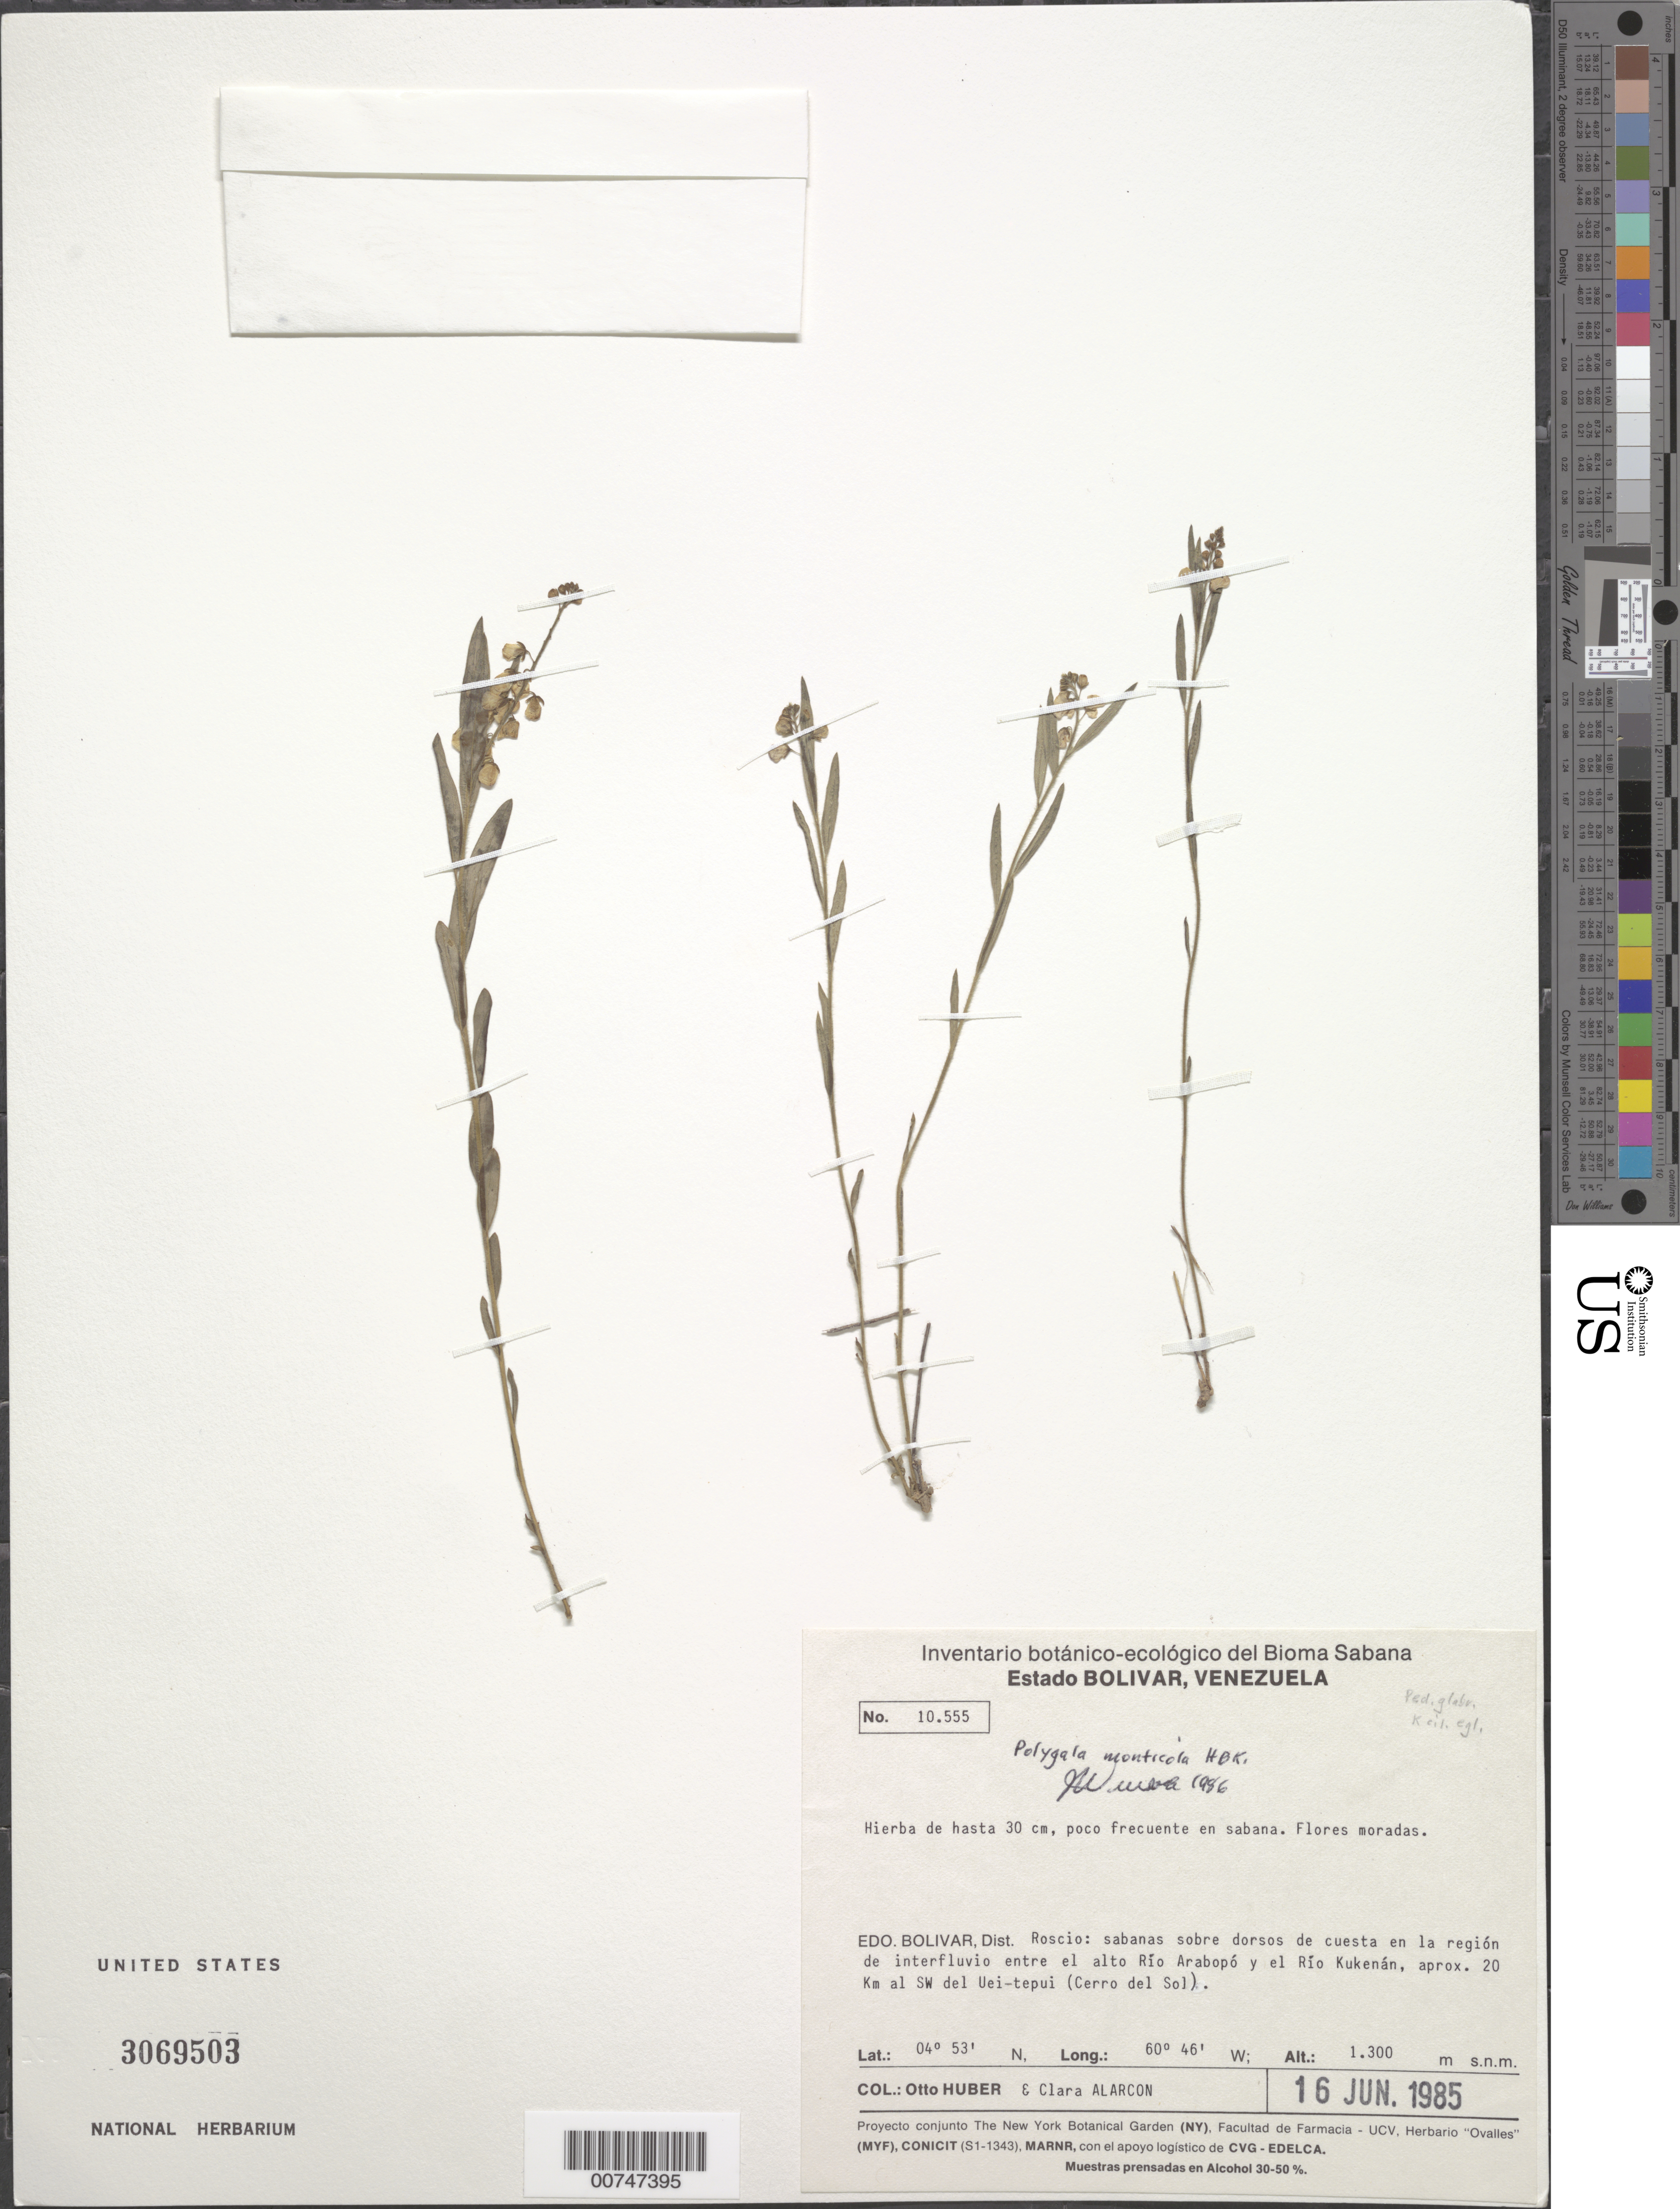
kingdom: Plantae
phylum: Tracheophyta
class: Magnoliopsida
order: Fabales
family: Polygalaceae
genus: Asemeia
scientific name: Asemeia monticola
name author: (Kunth) J.F.B. Pastore & J.R. Abbott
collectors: O. Huber & C. Alarcon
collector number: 10555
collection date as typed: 16-Jun-85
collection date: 1985-06-16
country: Venezuela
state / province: Bolívar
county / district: Roscio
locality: Río Arabopo to el Río Kukenán, aprox. 20 km al SW del Uei-tepuí (Cerro del Sol)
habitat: Savanna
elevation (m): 1300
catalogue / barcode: US 3069503